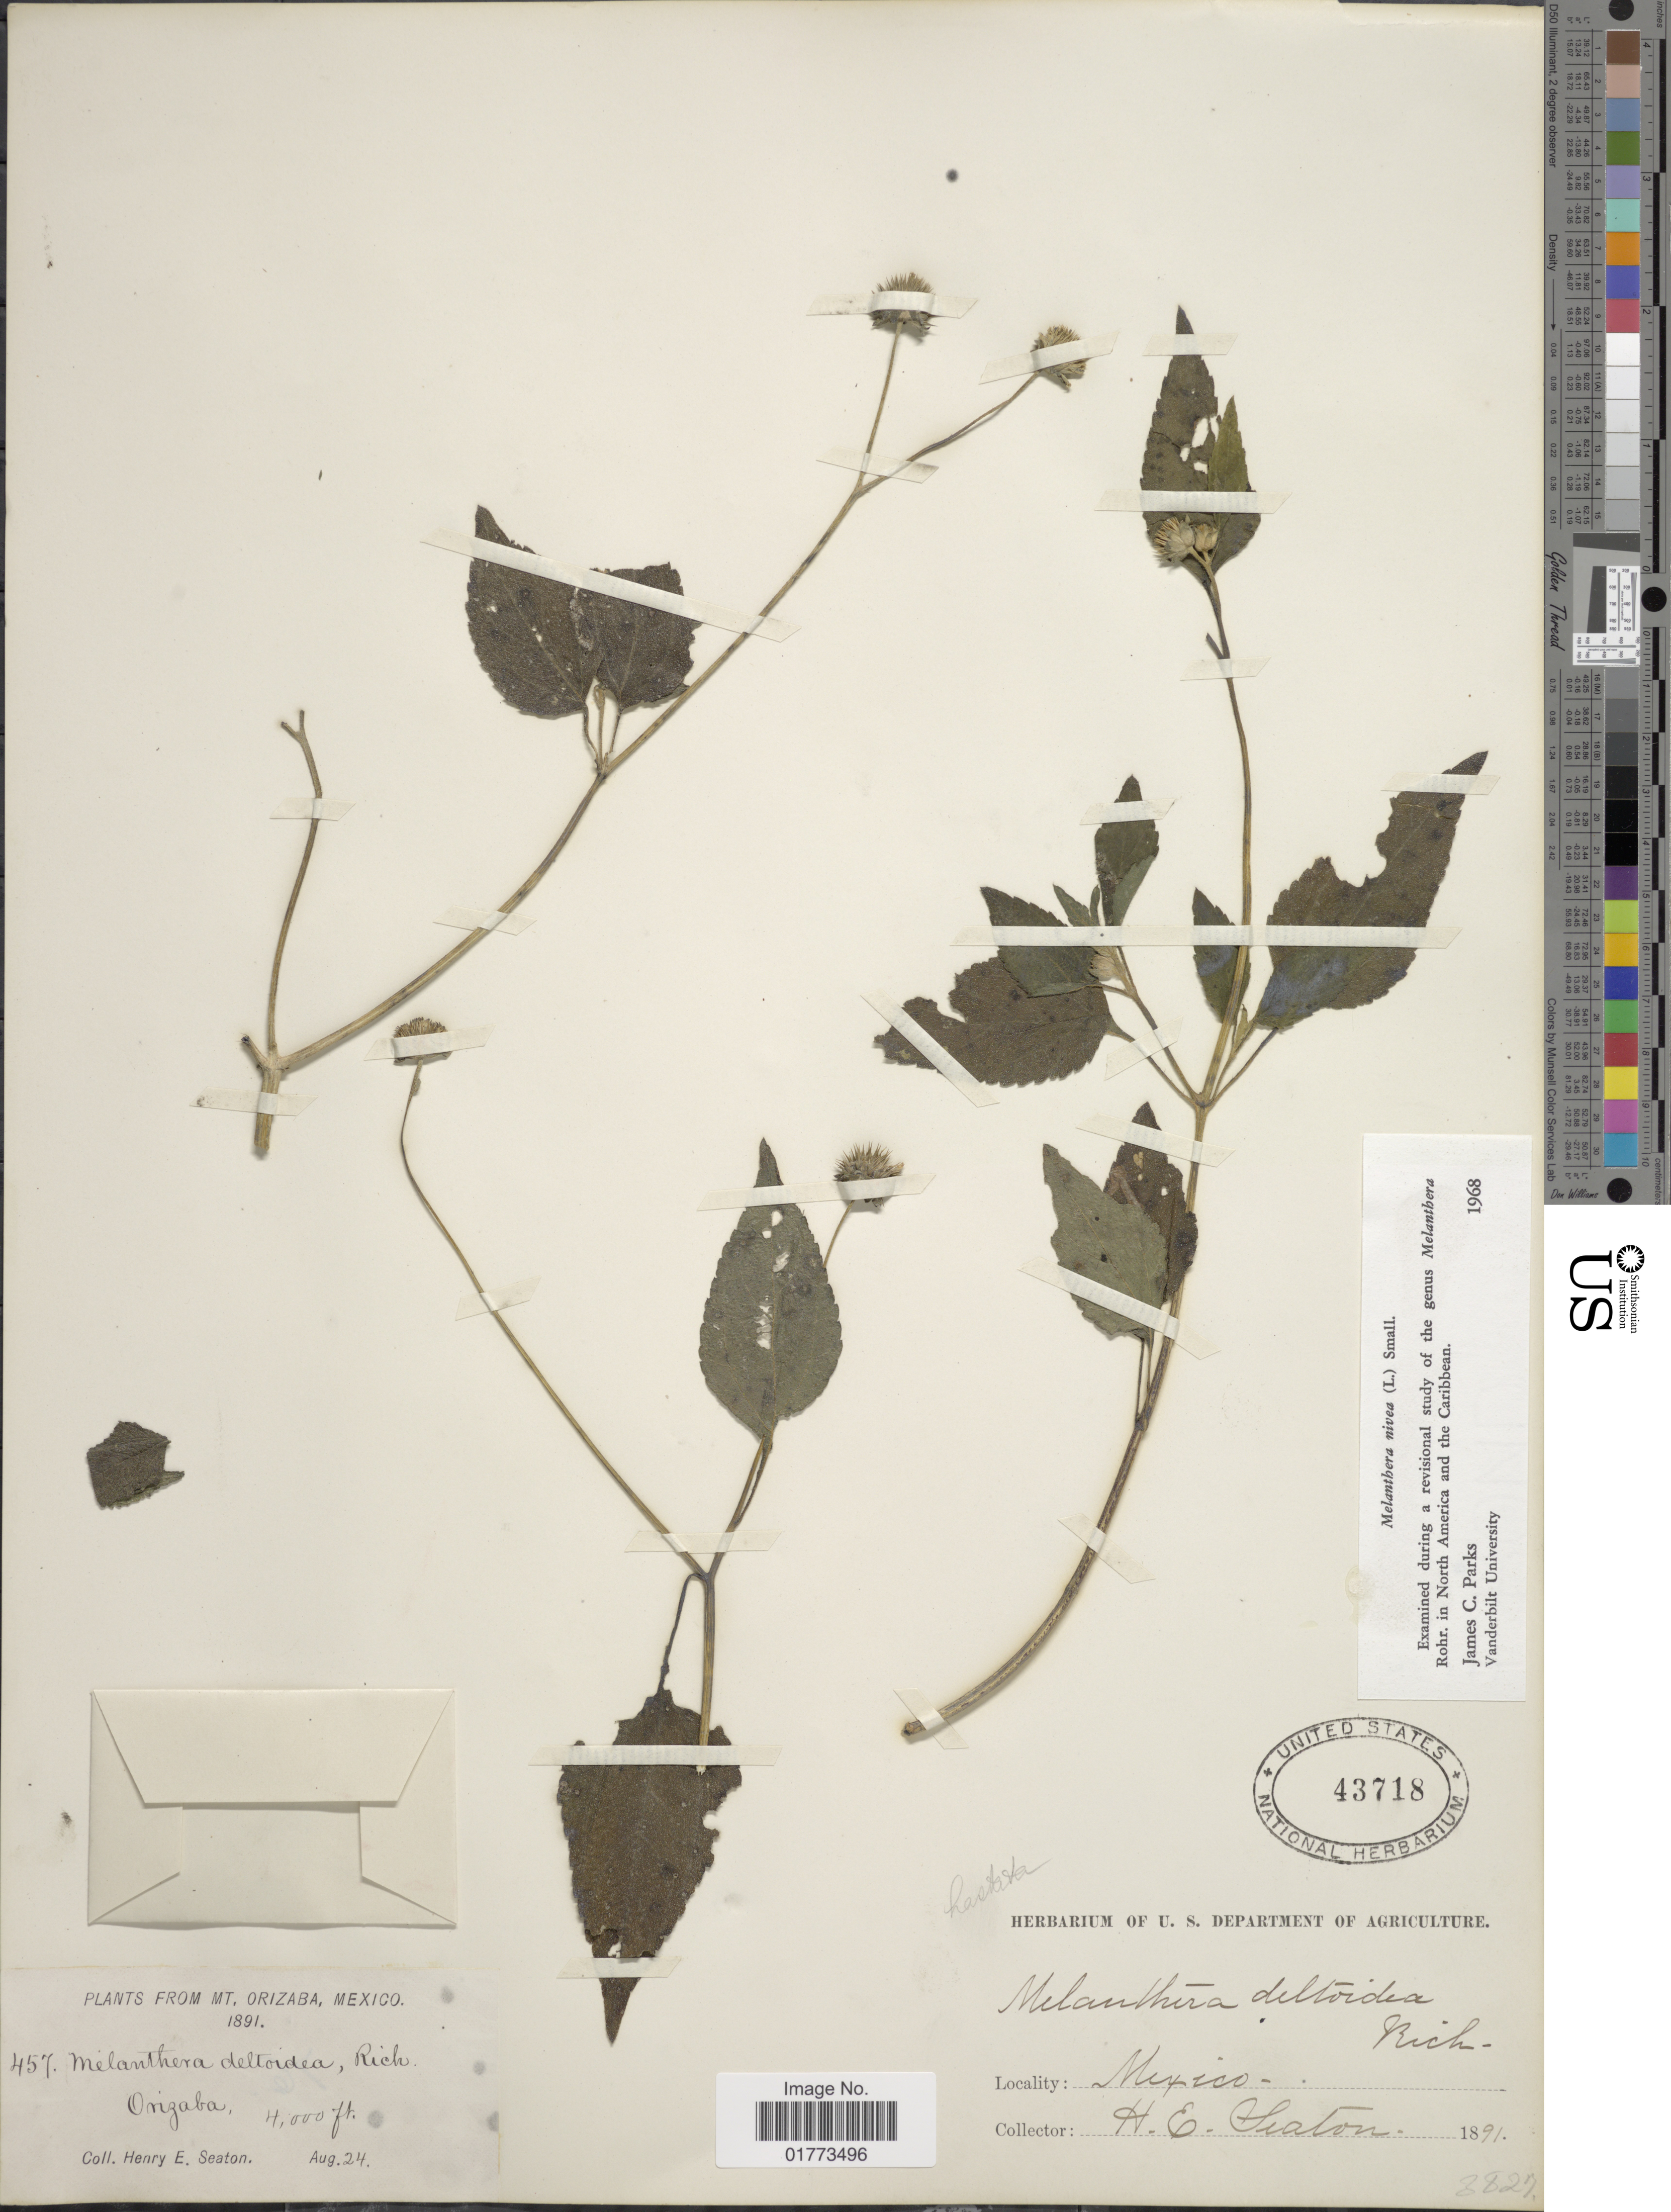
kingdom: Plantae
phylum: Tracheophyta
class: Magnoliopsida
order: Asterales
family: Asteraceae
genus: Melanthera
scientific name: Melanthera nivea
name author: (L.) Small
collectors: H. E. Seaton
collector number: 457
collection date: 1891-08-24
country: Mexico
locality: Mt. Orizaba, Orizaba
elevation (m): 1219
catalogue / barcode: US 43718